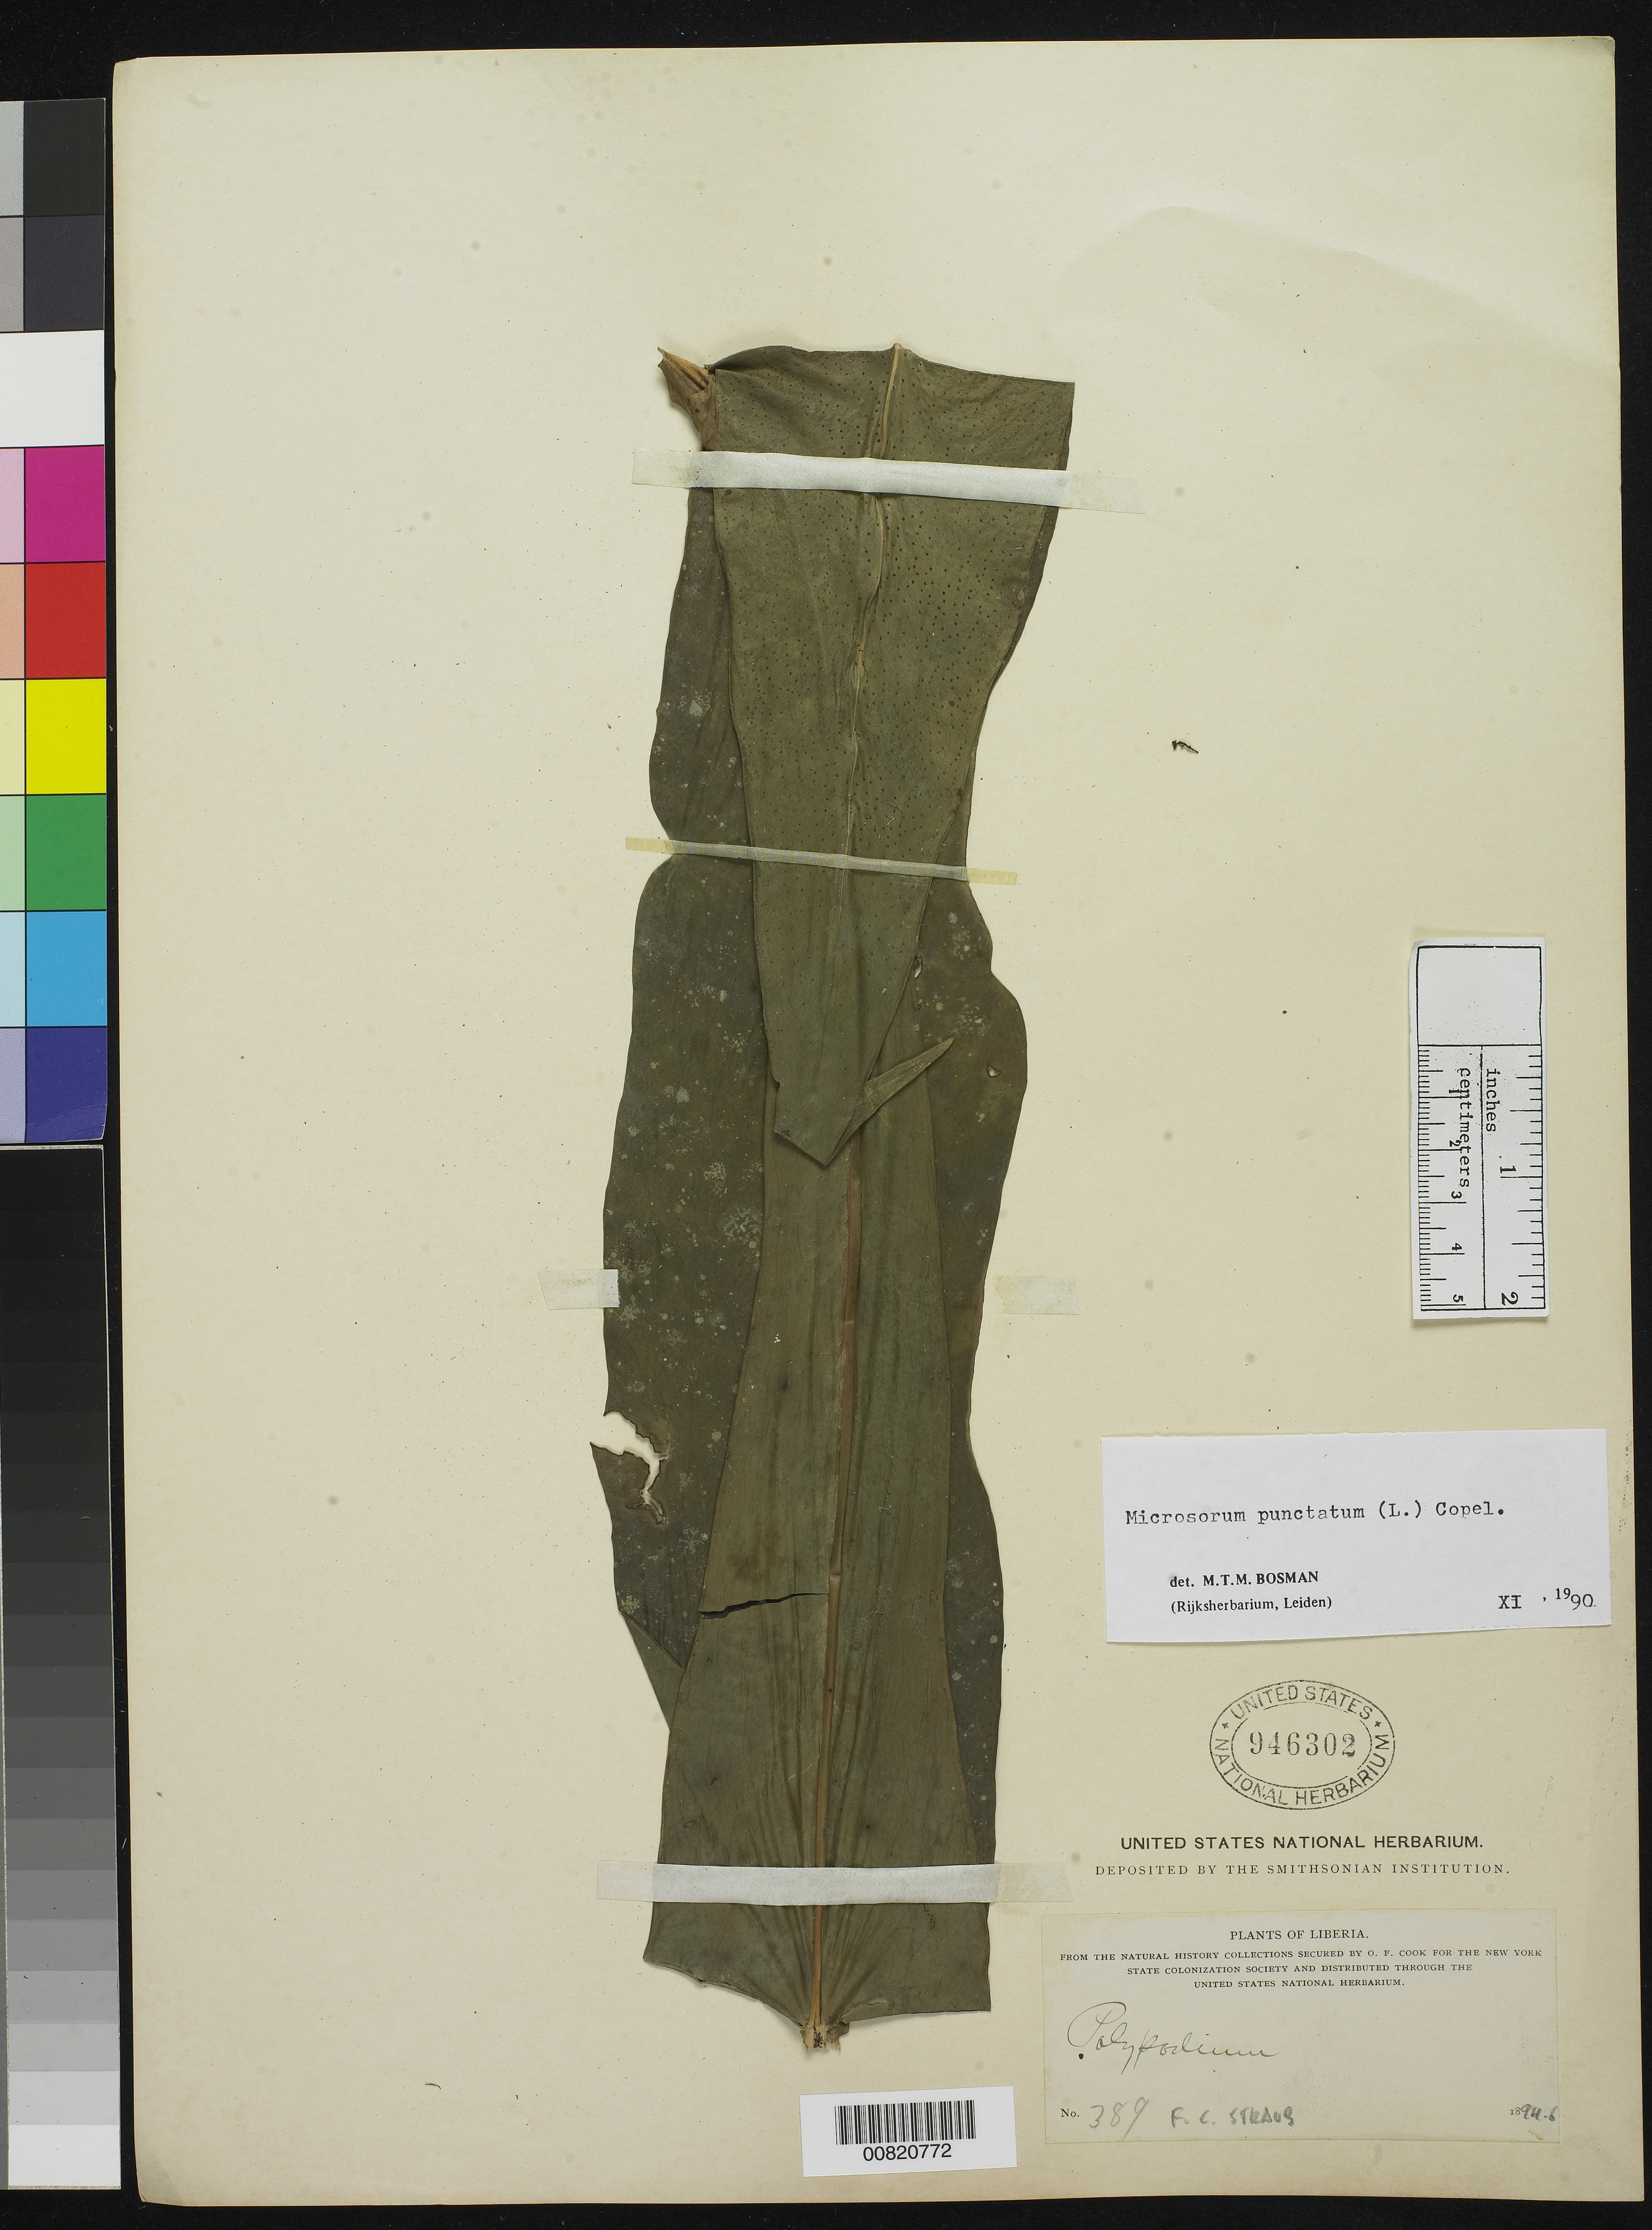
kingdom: Plantae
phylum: Tracheophyta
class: Polypodiopsida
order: Polypodiales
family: Polypodiaceae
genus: Microsorum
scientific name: Microsorum punctatum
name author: (L.) Copel.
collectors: F. Straub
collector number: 389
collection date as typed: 1894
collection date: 1894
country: Liberia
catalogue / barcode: US 946302